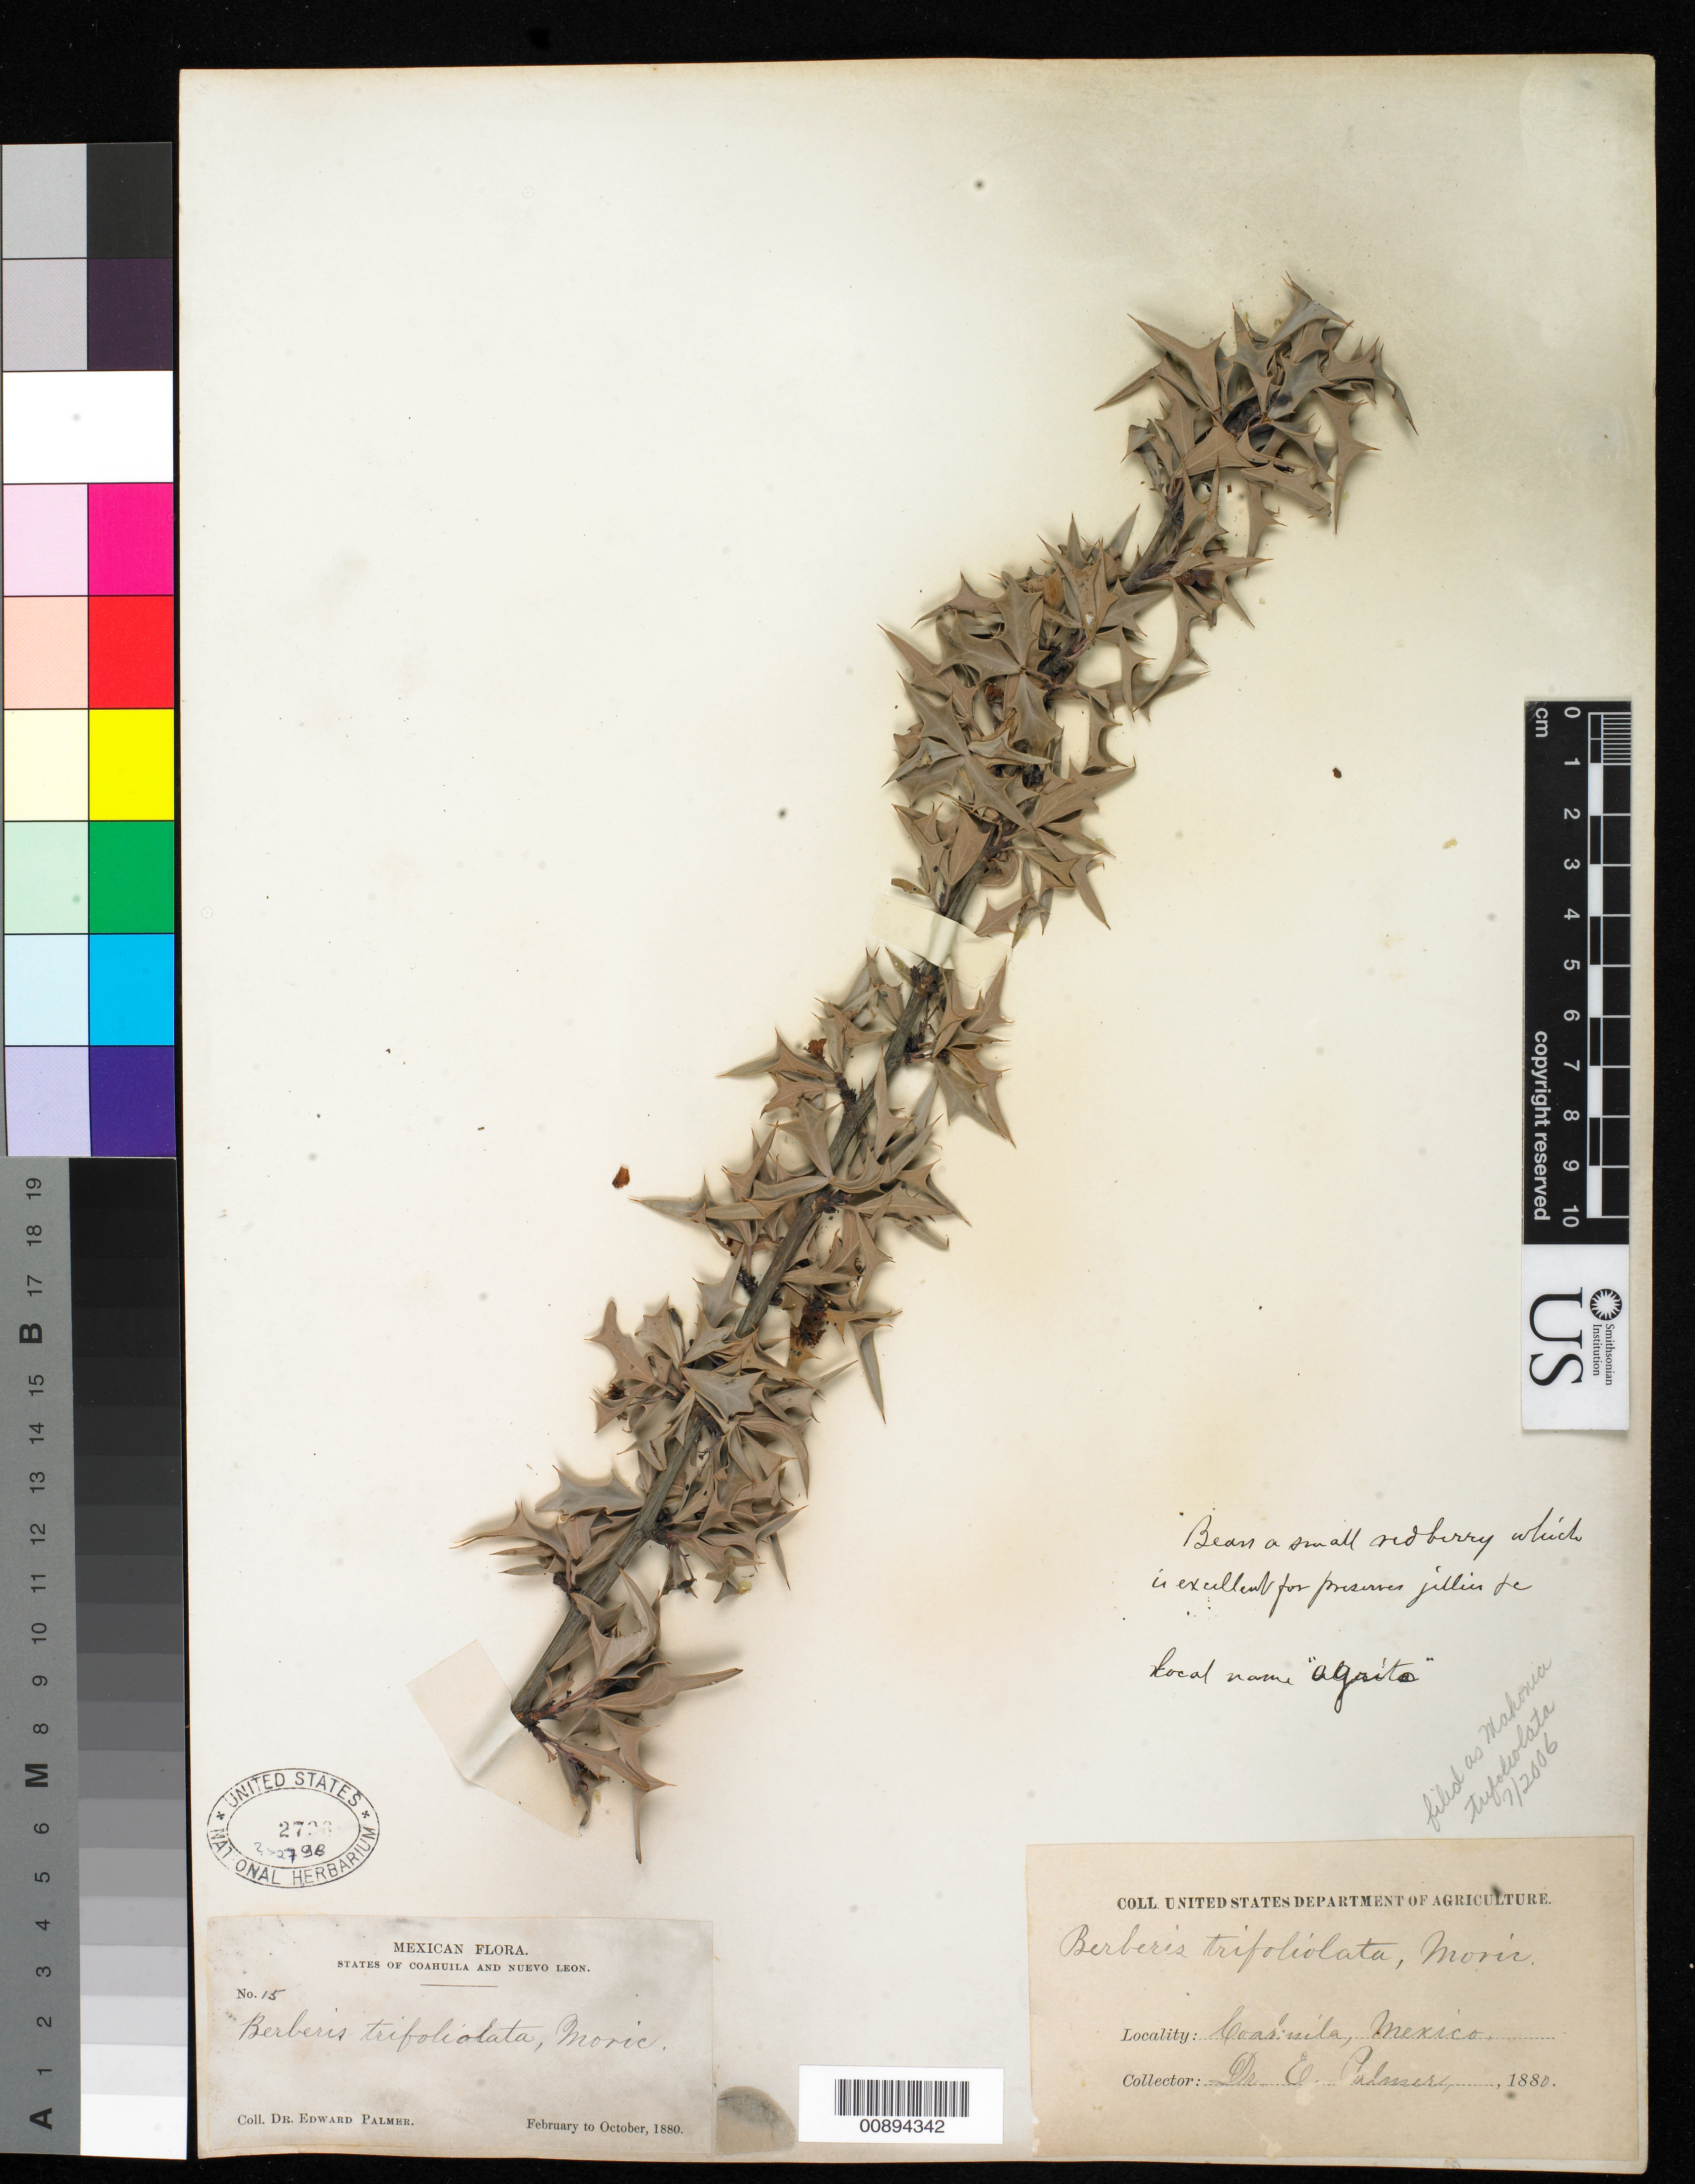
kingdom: Plantae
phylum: Tracheophyta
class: Magnoliopsida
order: Ranunculales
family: Berberidaceae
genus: Mahonia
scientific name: Mahonia trifoliolata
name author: (Monic.) Fedde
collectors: E. Palmer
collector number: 15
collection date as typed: Feb 1880 to -- Oct 1880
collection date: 1880-02/1880-10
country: Mexico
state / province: Coahuila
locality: Coahuila.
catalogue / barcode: US 2798